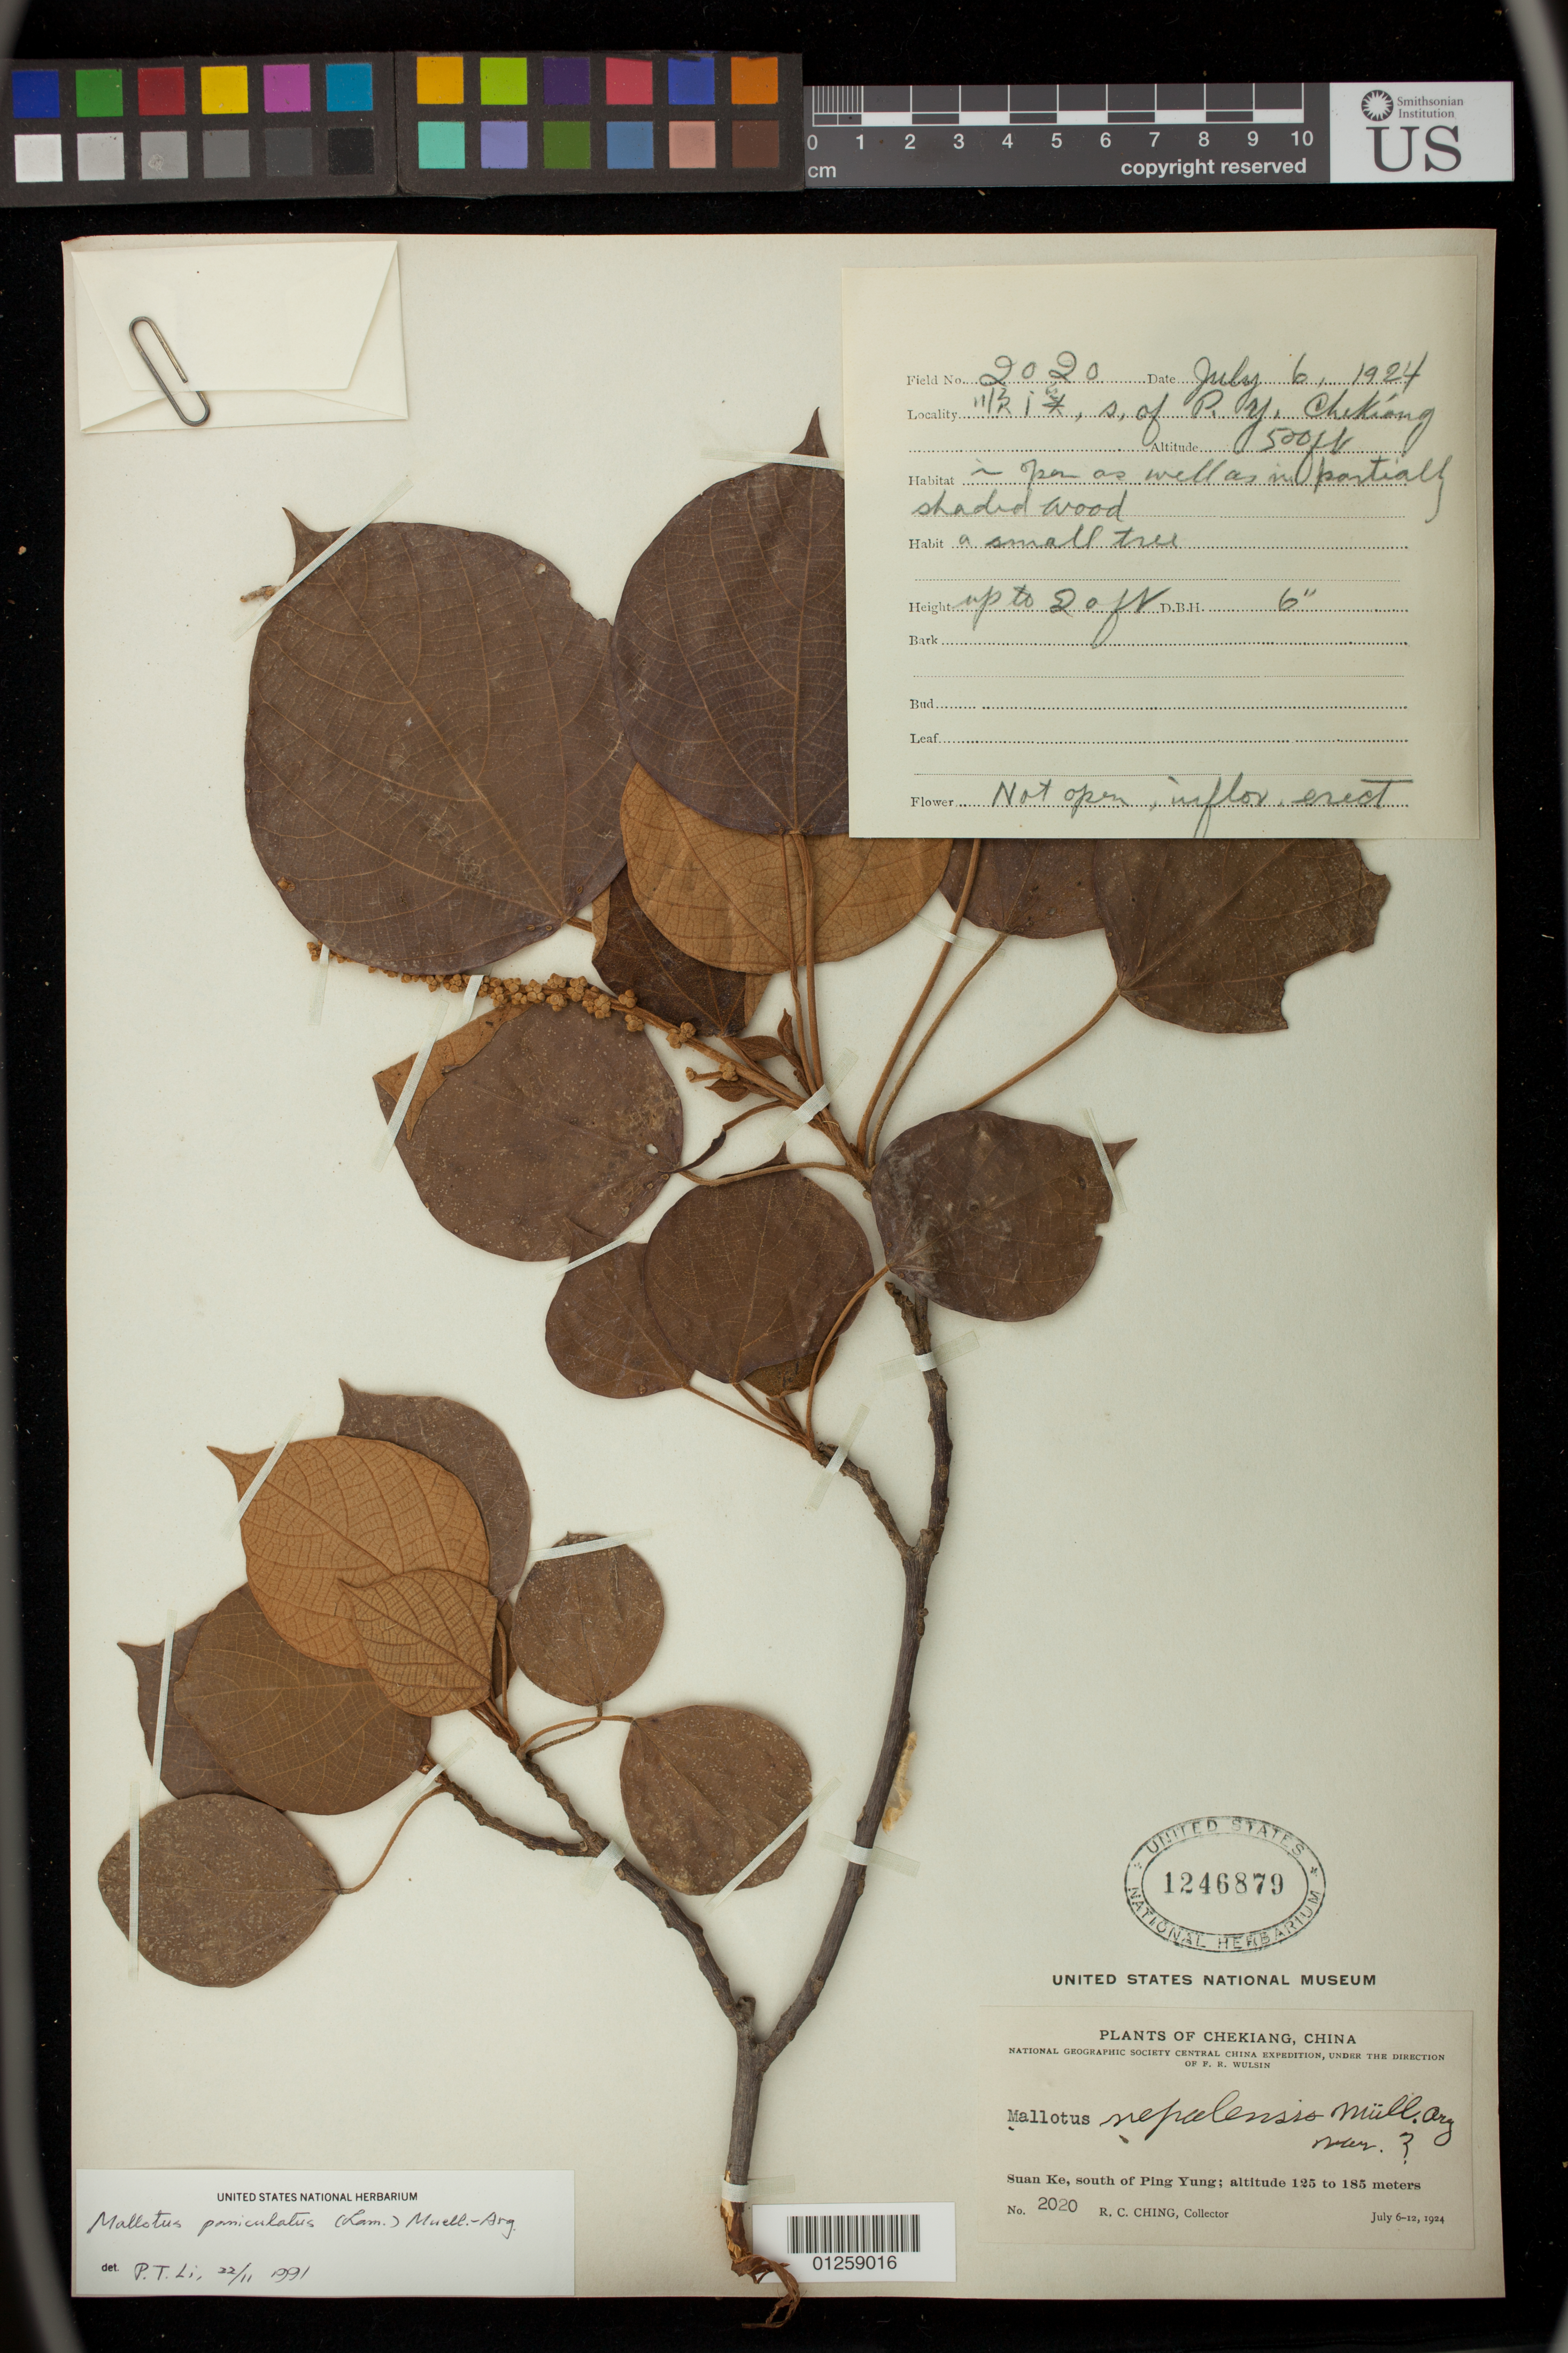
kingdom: Plantae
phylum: Tracheophyta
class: Magnoliopsida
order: Malpighiales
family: Euphorbiaceae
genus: Mallotus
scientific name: Mallotus paniculatus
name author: (Lam.) Müll. Arg.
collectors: R. C. Ching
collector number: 2020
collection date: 1924-07-06/1924-07-12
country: China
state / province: Zhejiang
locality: Suan Ke, south of Ping Yung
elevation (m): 125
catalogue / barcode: US 1246879